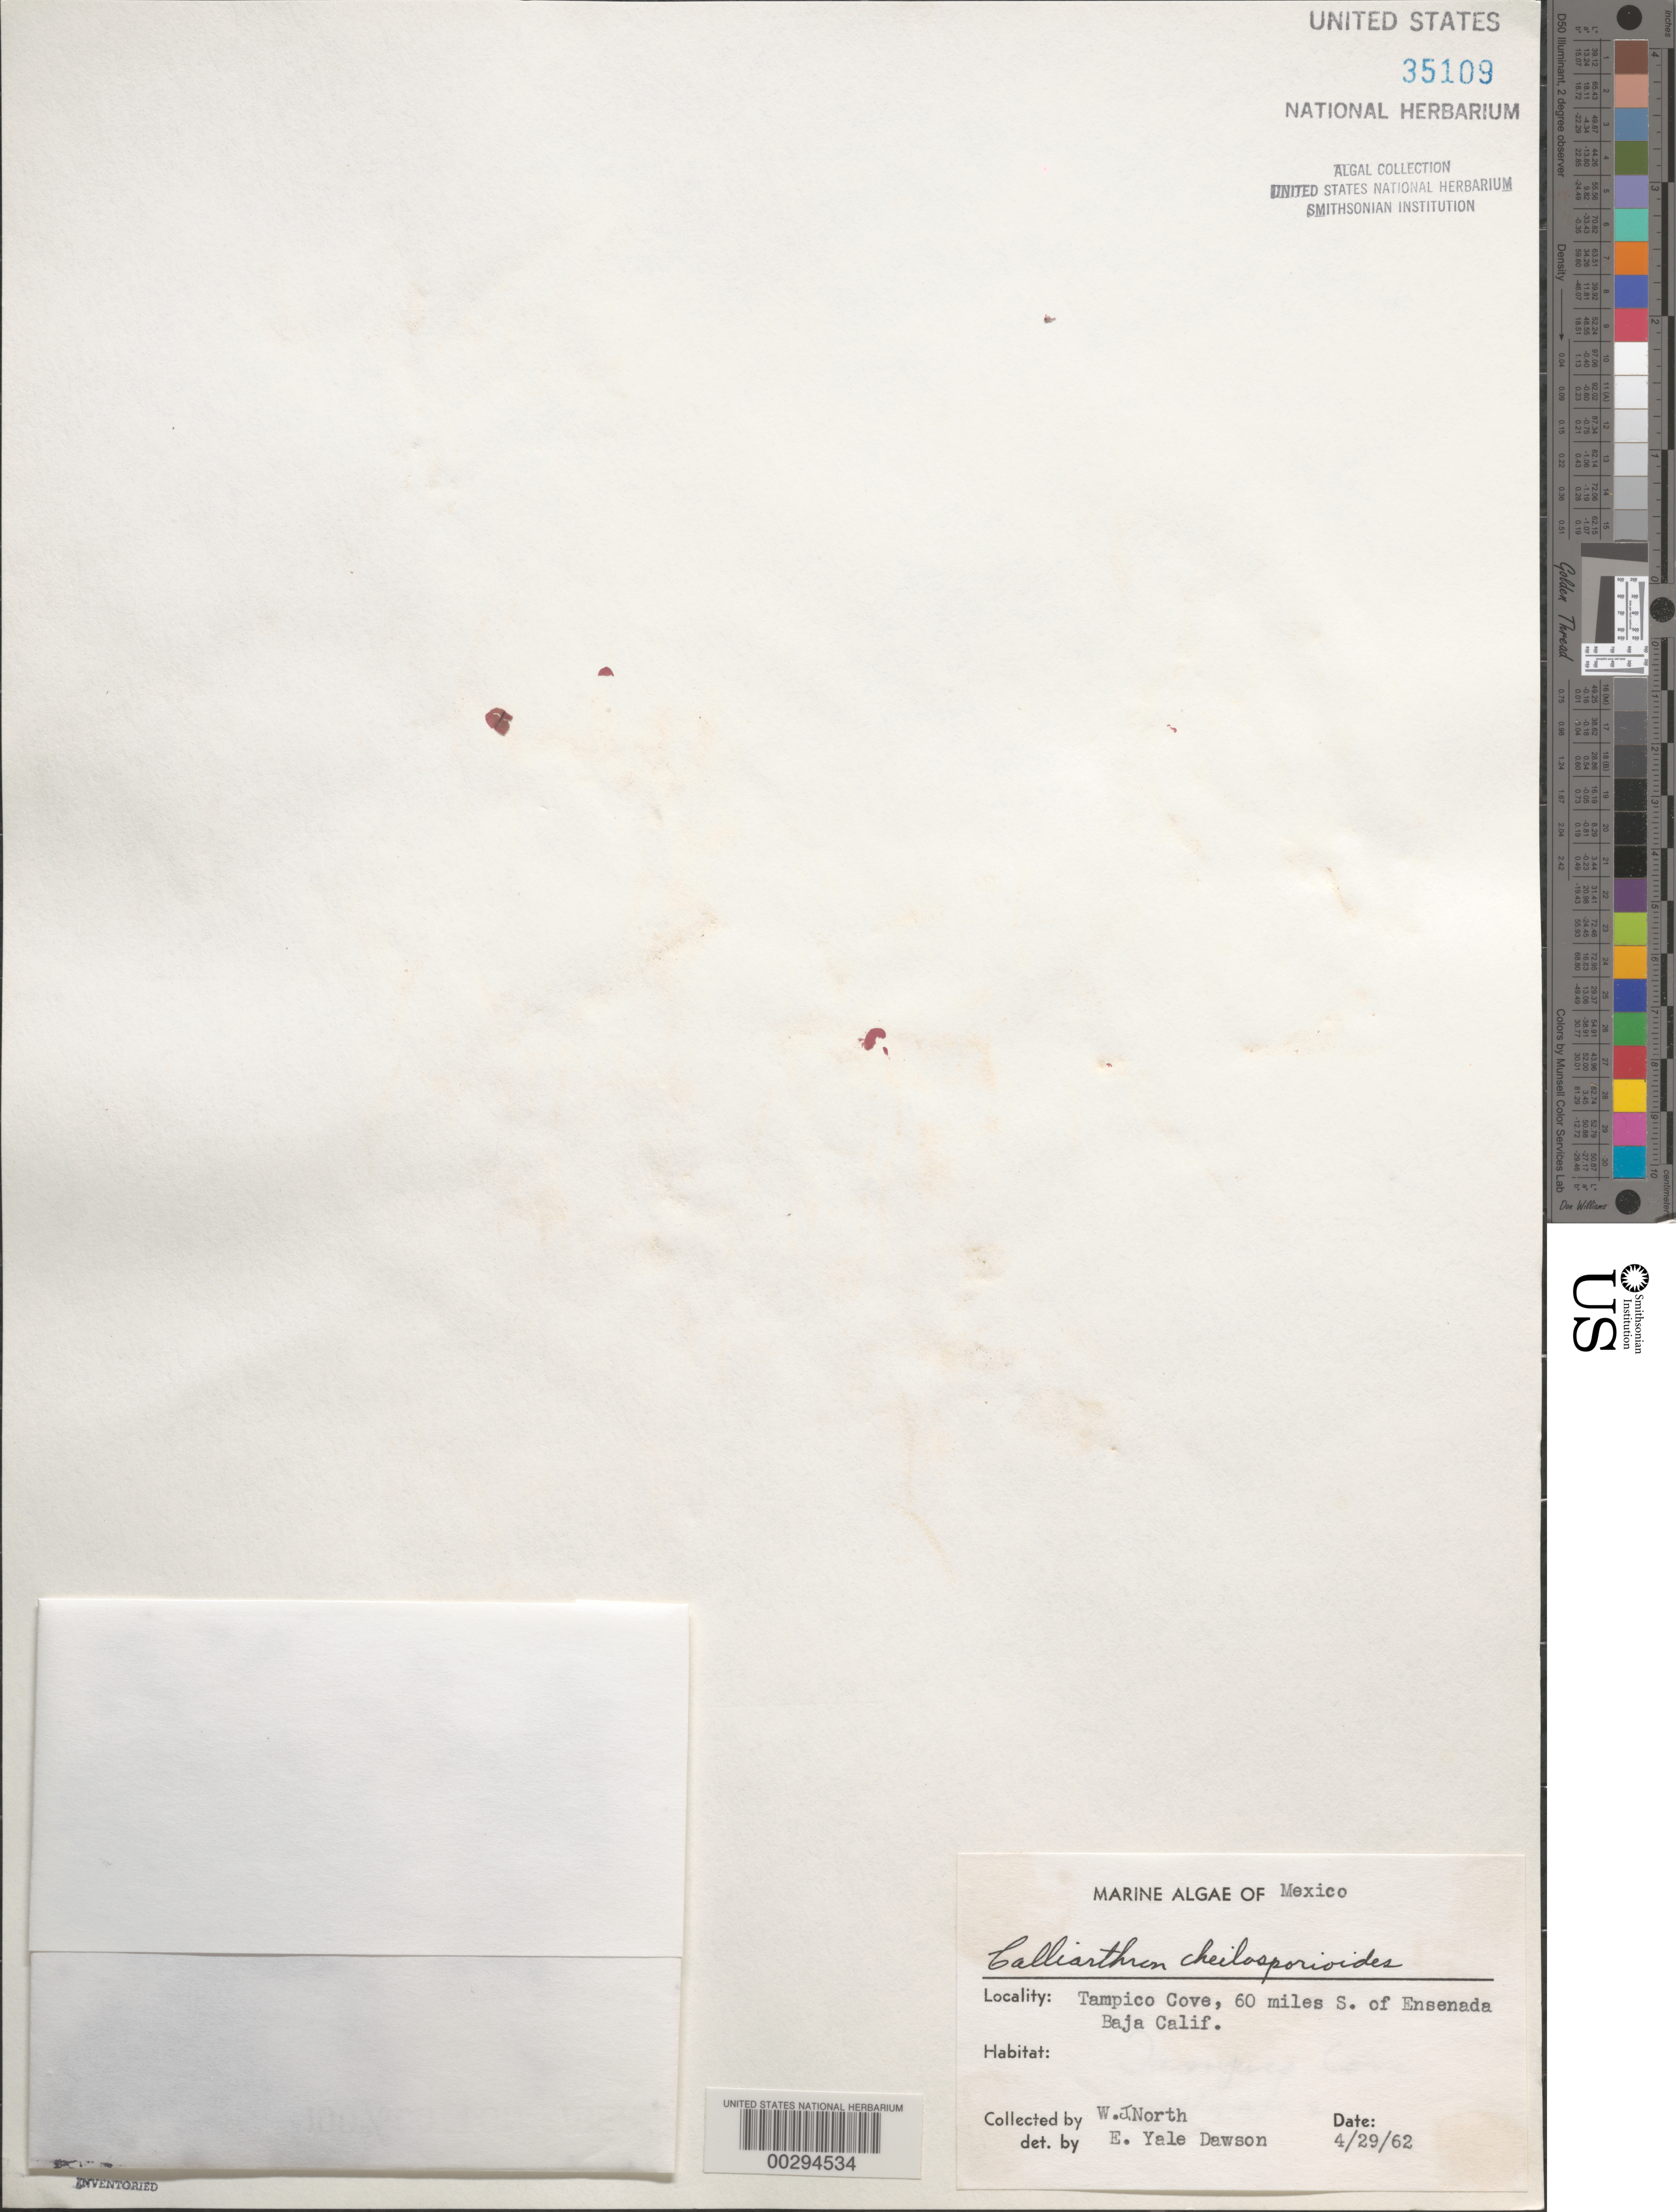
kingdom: Plantae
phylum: Rhodophyta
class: Florideophyceae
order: Corallinales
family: Corallinaceae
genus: Calliarthron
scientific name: Calliarthron cheilosporioides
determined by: Dawson, E. Y.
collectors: W. North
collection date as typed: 29 Apr 1962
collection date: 1962-04-29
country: Mexico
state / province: Baja California Norte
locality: Tampico Cove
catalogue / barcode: US 35109